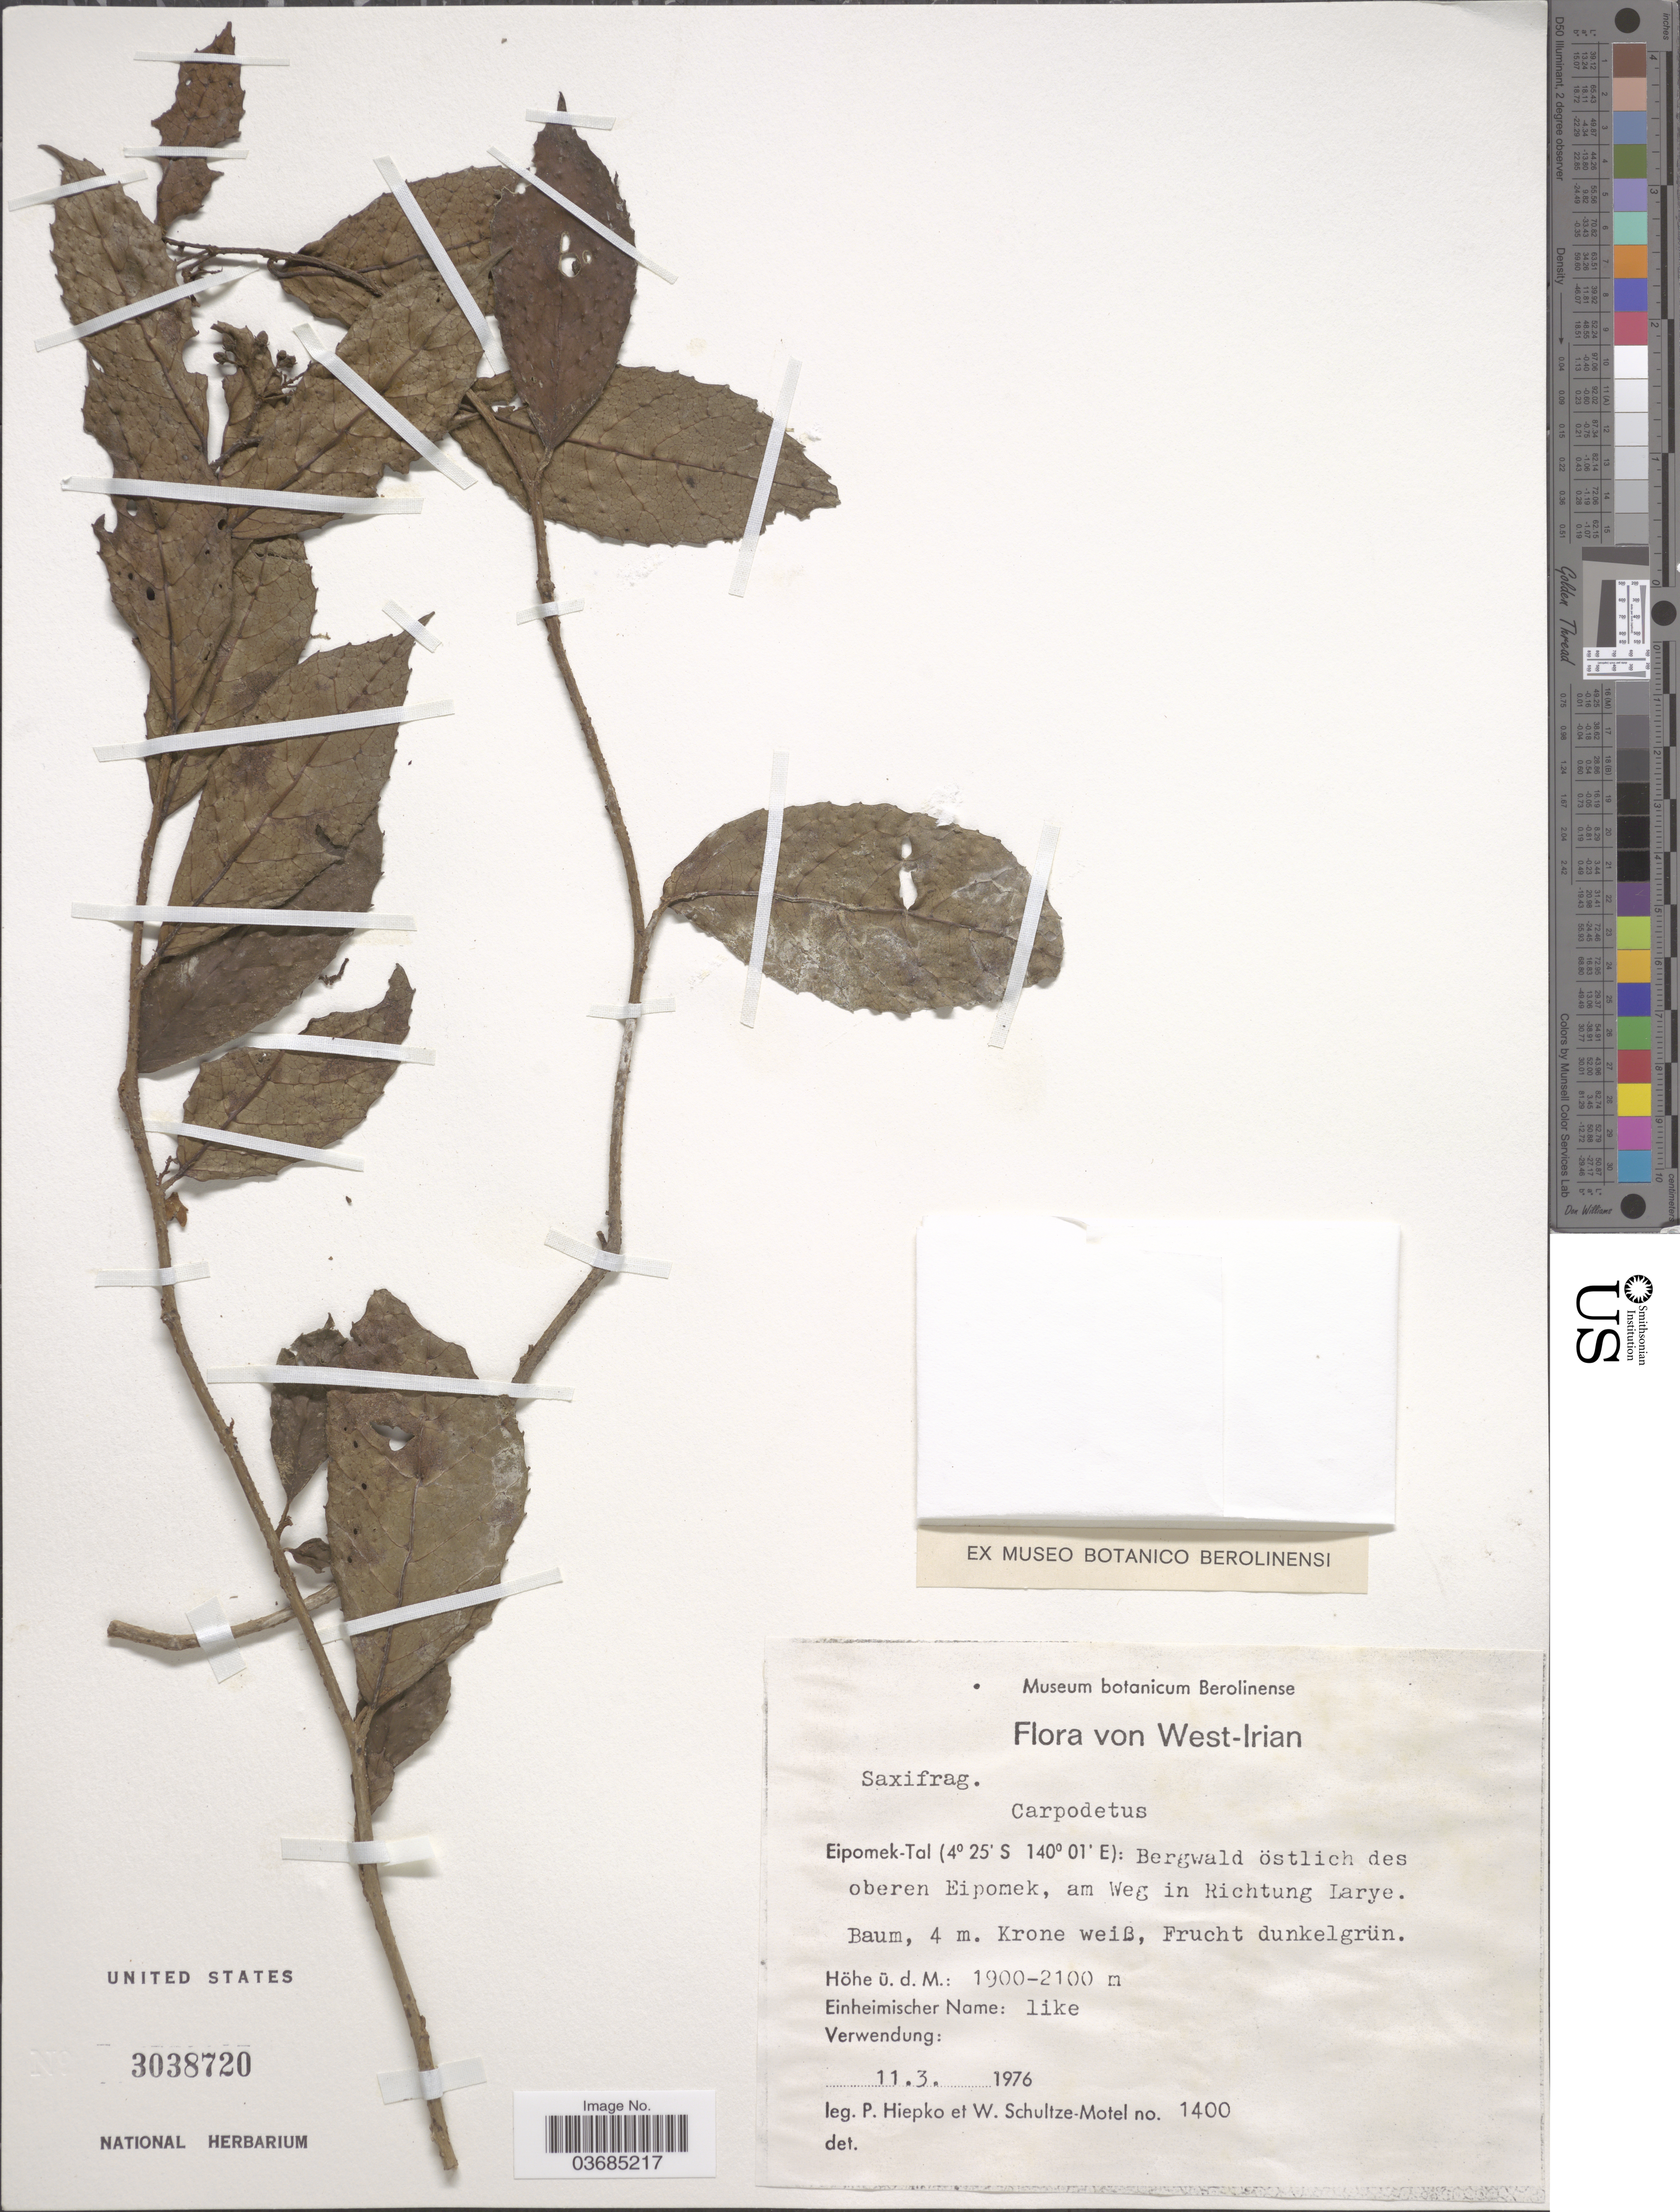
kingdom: Plantae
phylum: Tracheophyta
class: Magnoliopsida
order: Asterales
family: Rousseaceae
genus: Carpodetus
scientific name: Carpodetus sp.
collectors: P. H. Hiepko & W. Schultze-Motel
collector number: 1400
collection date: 1976-03-11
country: Indonesia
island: New Guinea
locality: West-Irian. Eipomek-Tal: Bergwald östlich des oberen Eipomek, am Weg in Richtung Larye.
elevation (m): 1900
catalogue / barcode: US 3038720